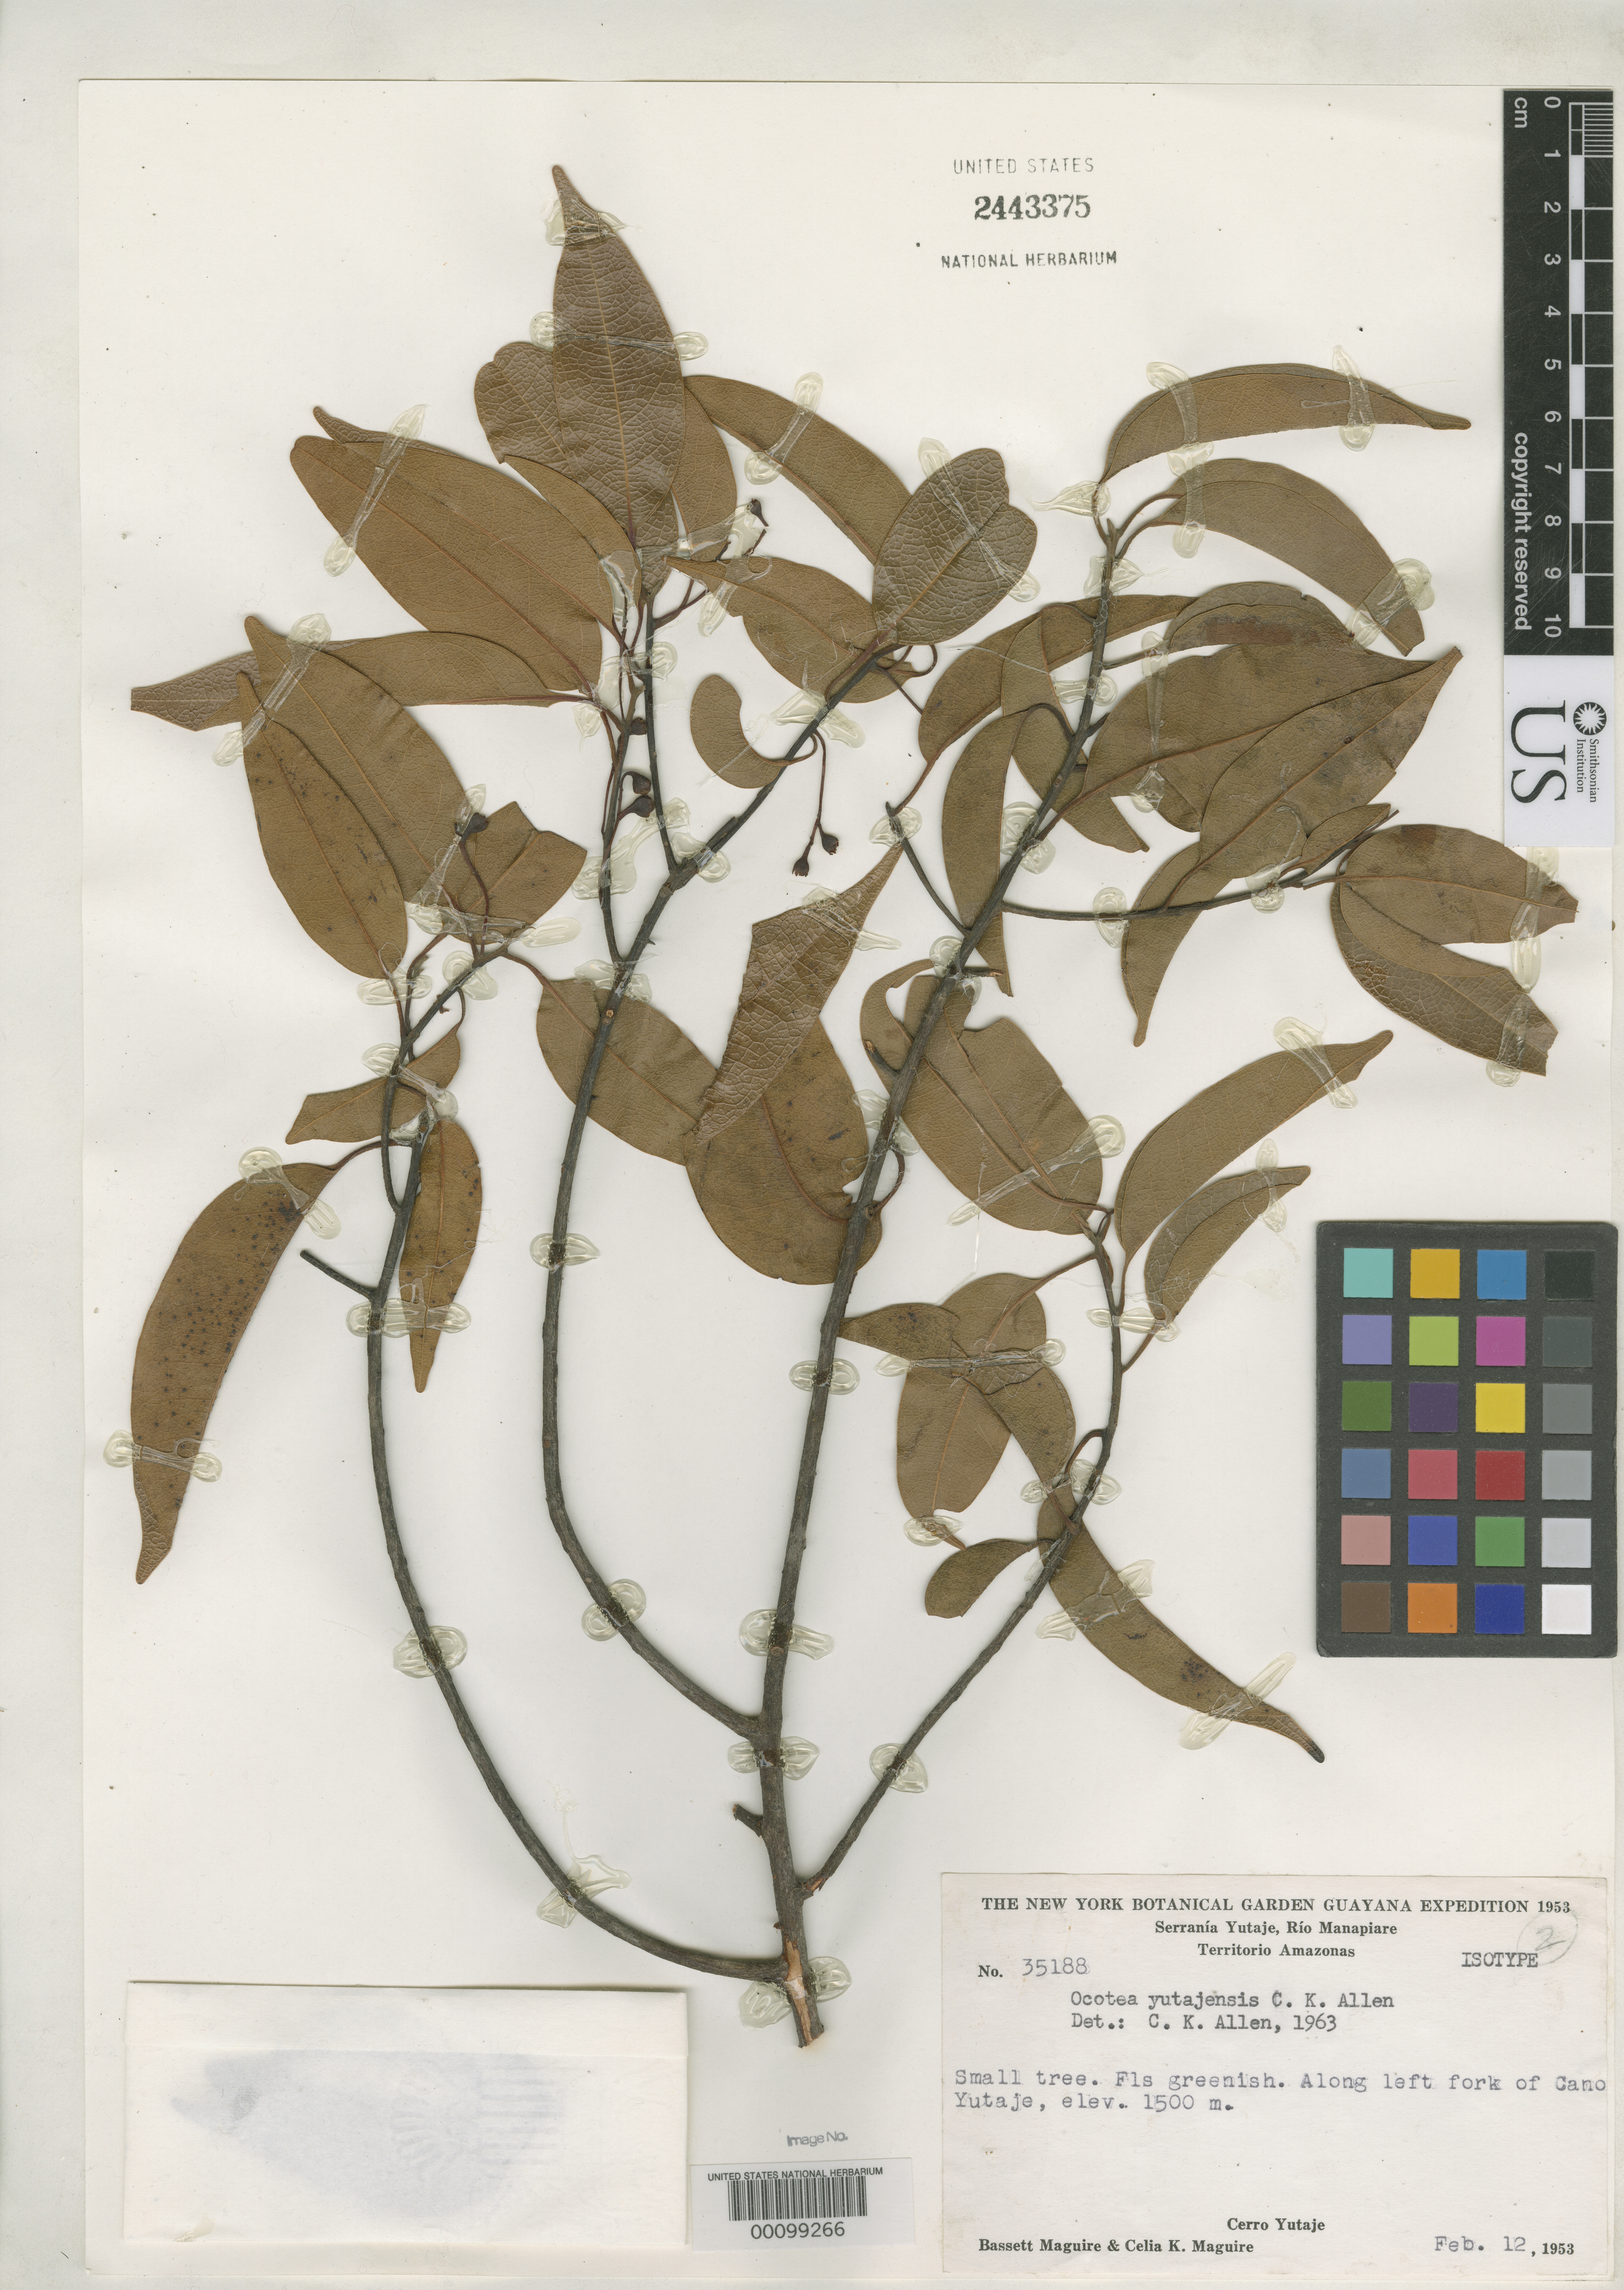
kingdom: Plantae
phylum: Tracheophyta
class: Magnoliopsida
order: Laurales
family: Lauraceae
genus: Ocotea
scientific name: Ocotea yutajensis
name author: C.K. Allen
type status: Isotype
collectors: B. Maguire & C. K. Maguire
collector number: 35188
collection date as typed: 12 Feb 1953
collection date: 1953-02-12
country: Venezuela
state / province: Amazonas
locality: Cerro Yutaje.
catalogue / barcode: US 2443375